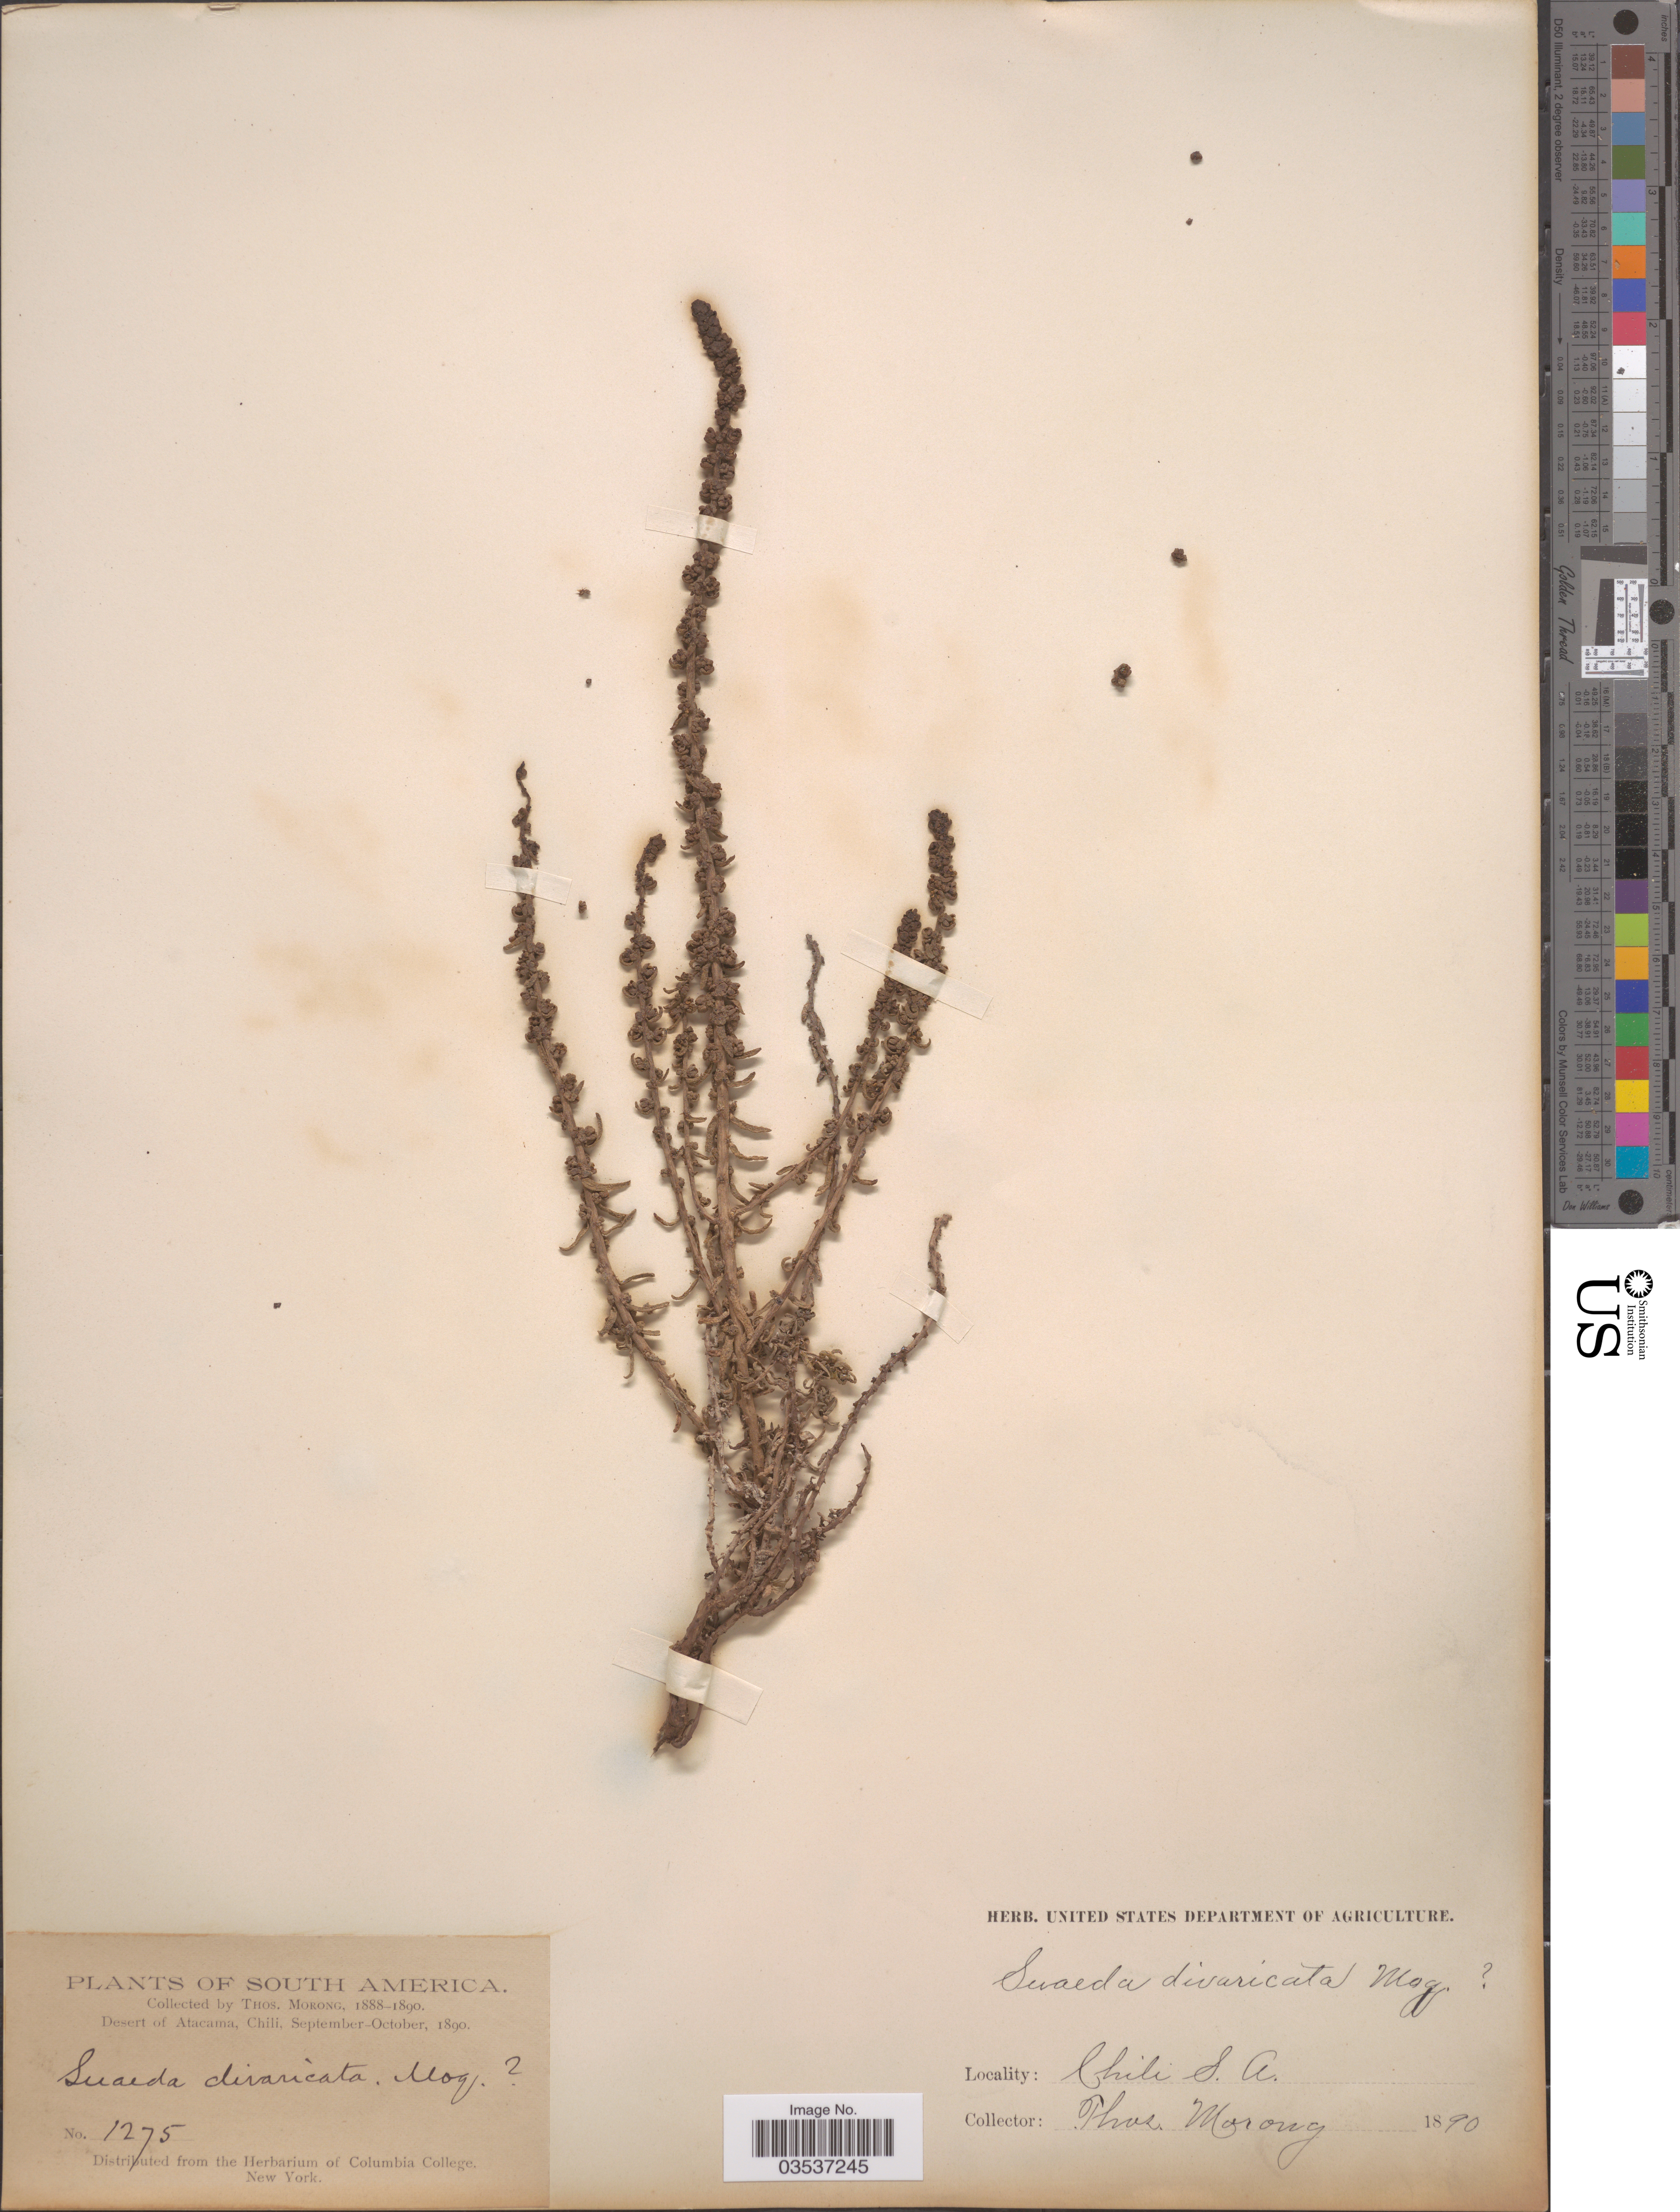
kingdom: Plantae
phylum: Tracheophyta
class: Magnoliopsida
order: Caryophyllales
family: Amaranthaceae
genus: Suaeda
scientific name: Suaeda divaricata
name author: Moq.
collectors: ex herb. T. Morong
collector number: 1275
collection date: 1890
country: Chile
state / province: Atacama (III)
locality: Desert of Atacama.